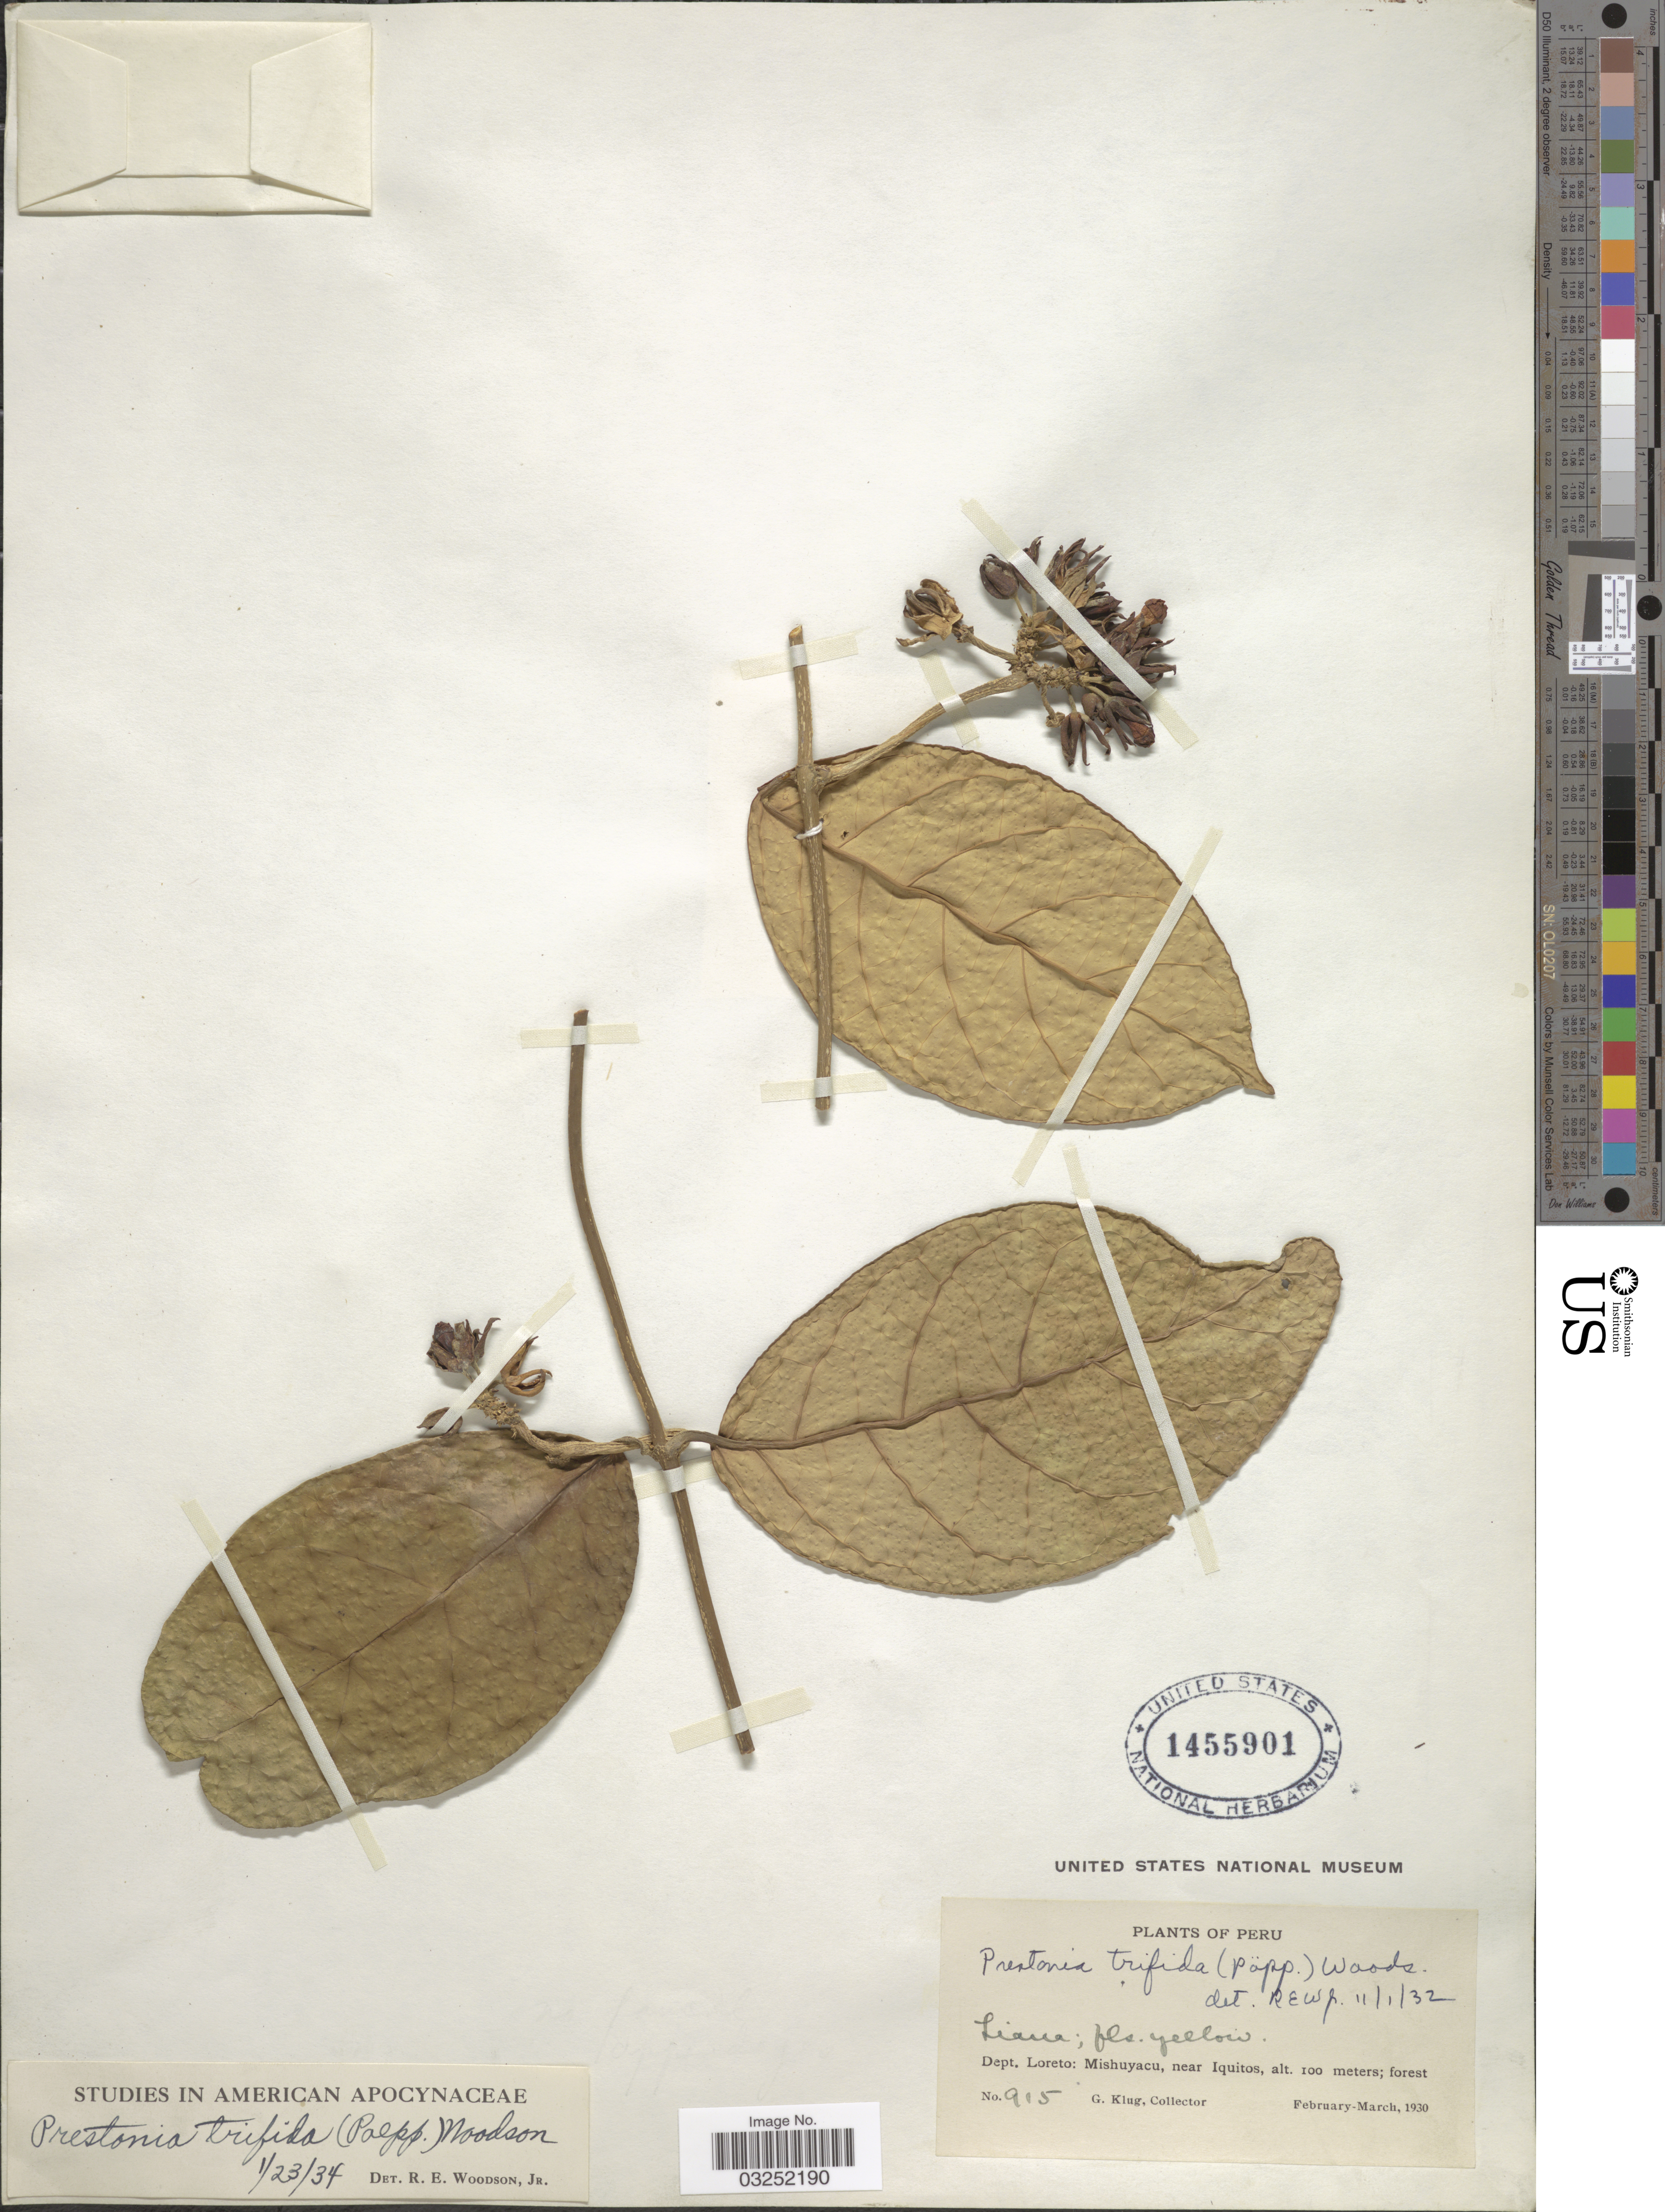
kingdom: Plantae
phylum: Tracheophyta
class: Magnoliopsida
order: Gentianales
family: Apocynaceae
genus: Prestonia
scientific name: Prestonia trifida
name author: (Poepp.) Woodson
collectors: G. Klug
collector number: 915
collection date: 1930-02/1930-03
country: Peru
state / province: Loreto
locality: Dept. Loreto: Mishuyacu, near Iquitos.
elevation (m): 100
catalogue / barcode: US 1455901